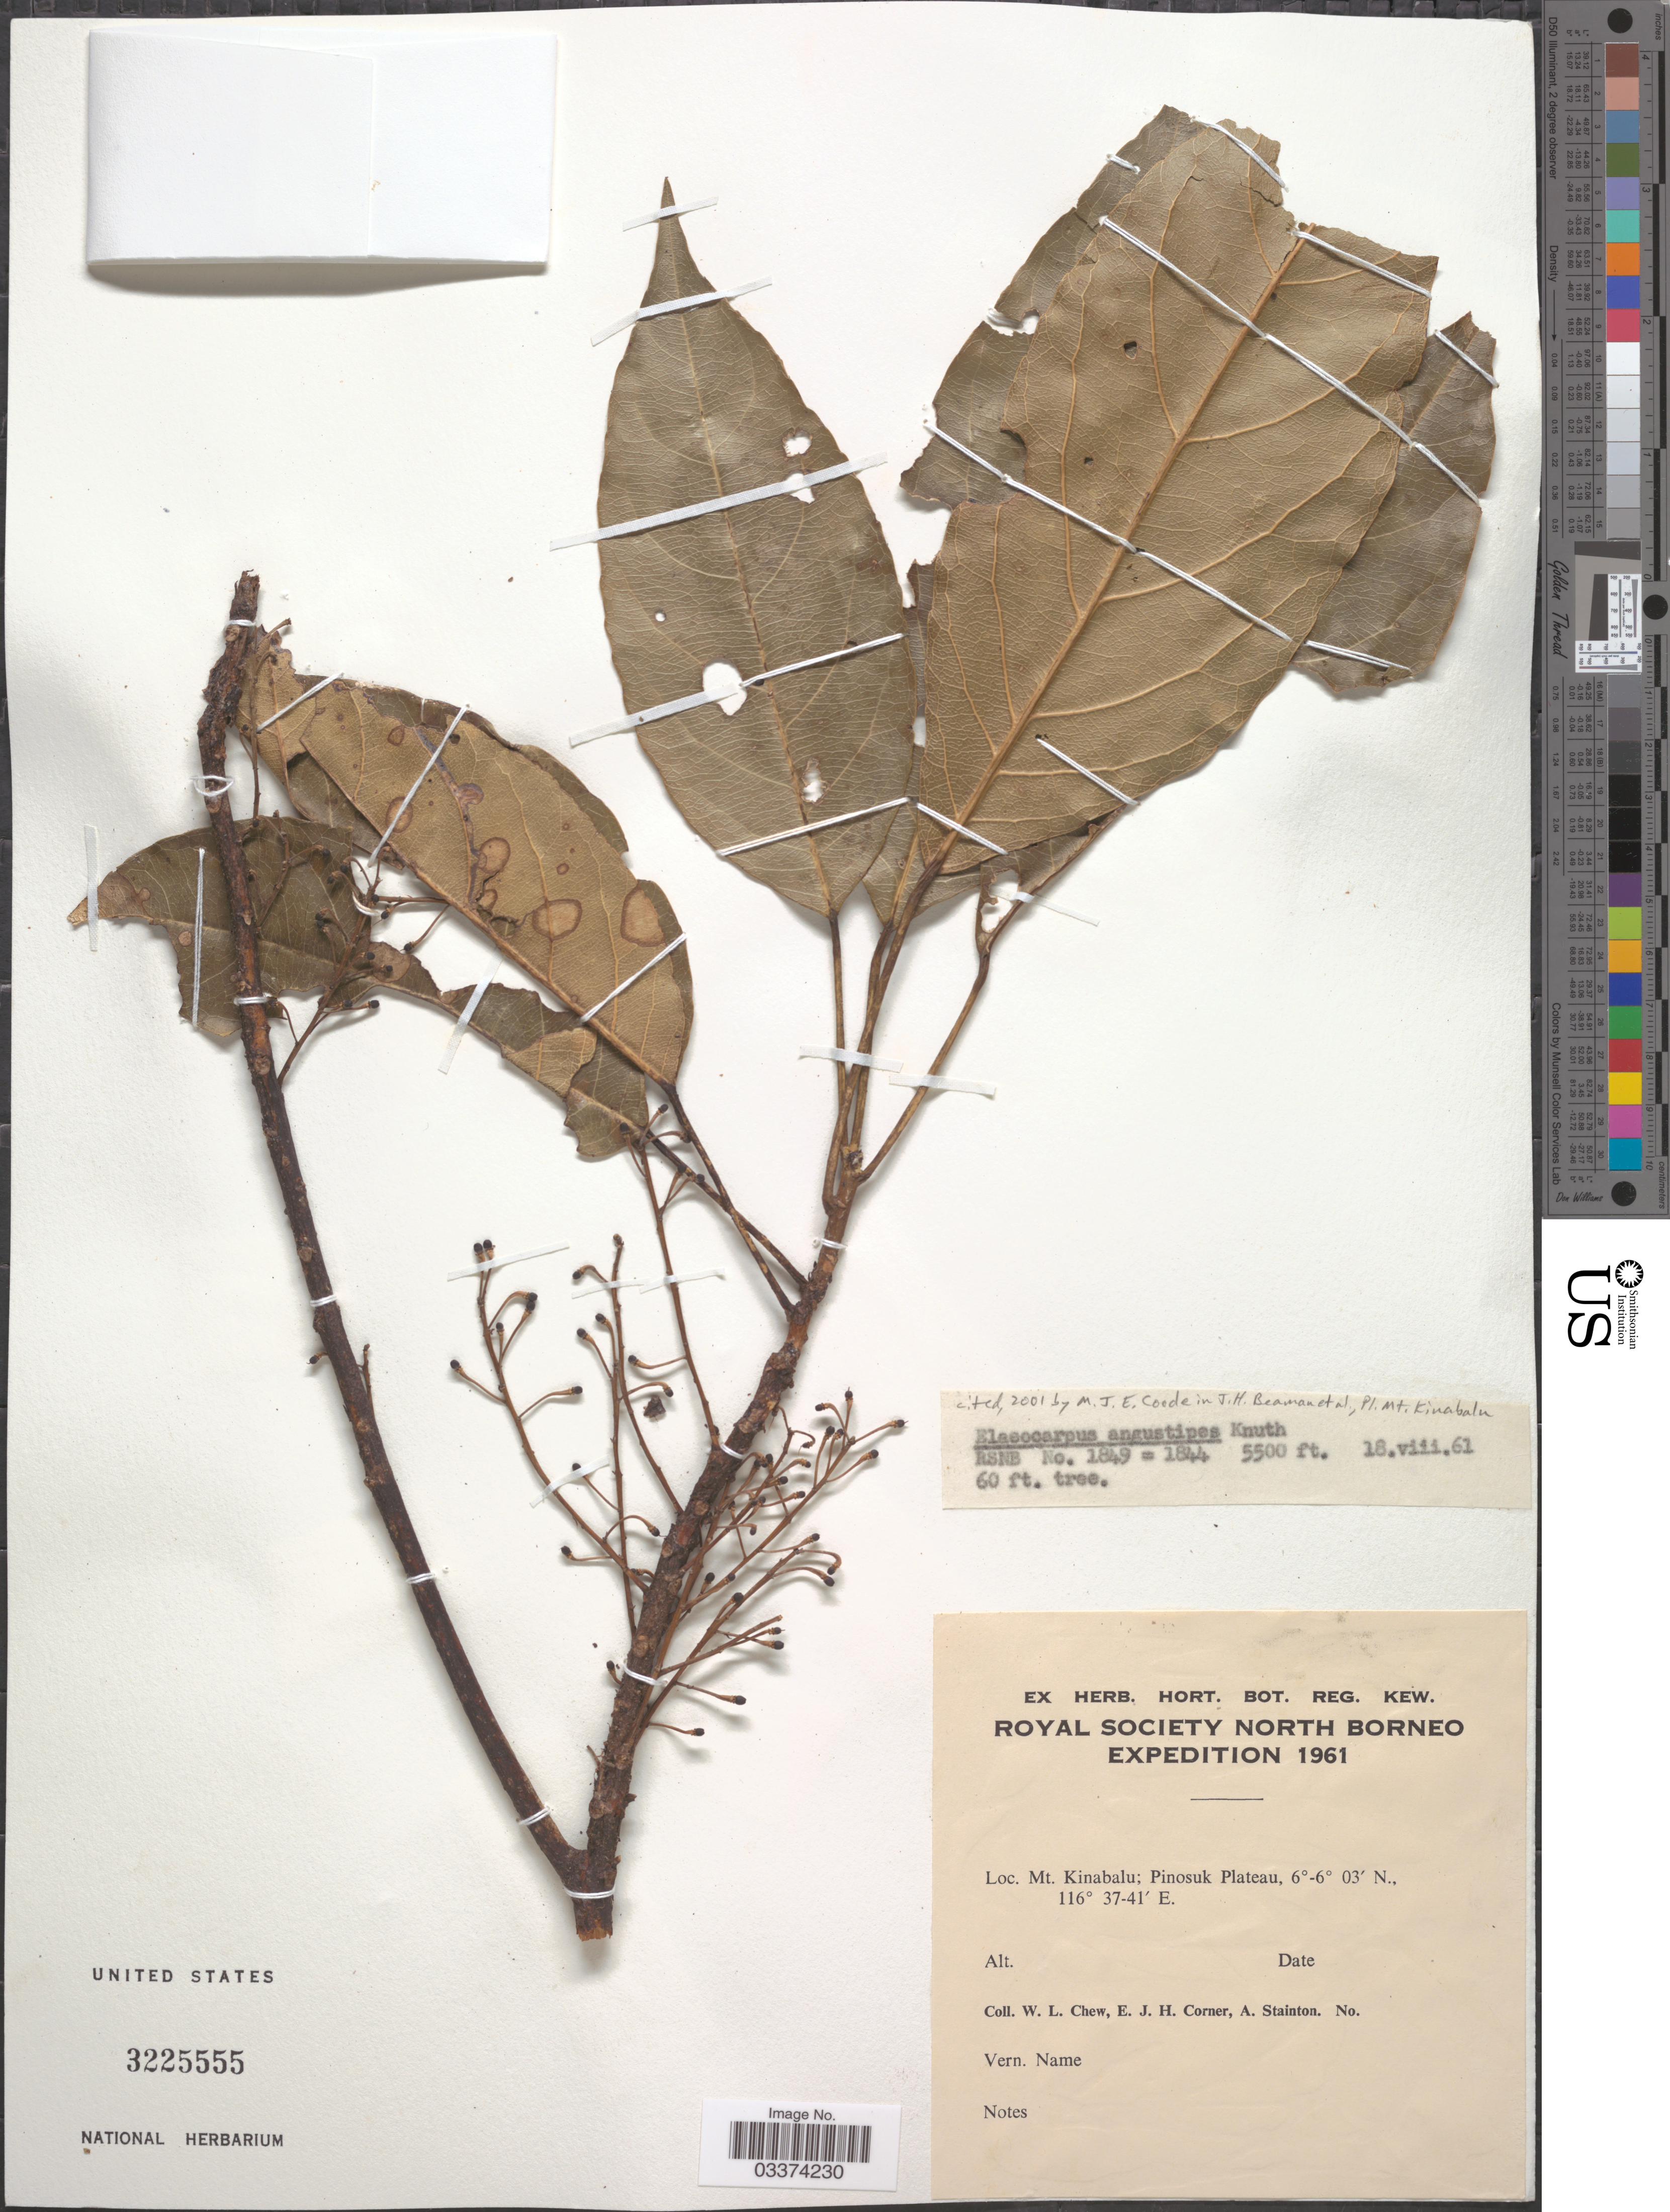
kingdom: Plantae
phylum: Tracheophyta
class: Magnoliopsida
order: Oxalidales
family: Elaeocarpaceae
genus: Elaeocarpus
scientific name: Elaeocarpus angustipes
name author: Knuth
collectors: W. Chew, E. Corner & A. Stainton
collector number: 1849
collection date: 1961-08-18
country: Malaysia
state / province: Sabah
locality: North Borneo. Mt. Kinabalu; Pinosuk Plateau.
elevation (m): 1676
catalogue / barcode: US 3225555